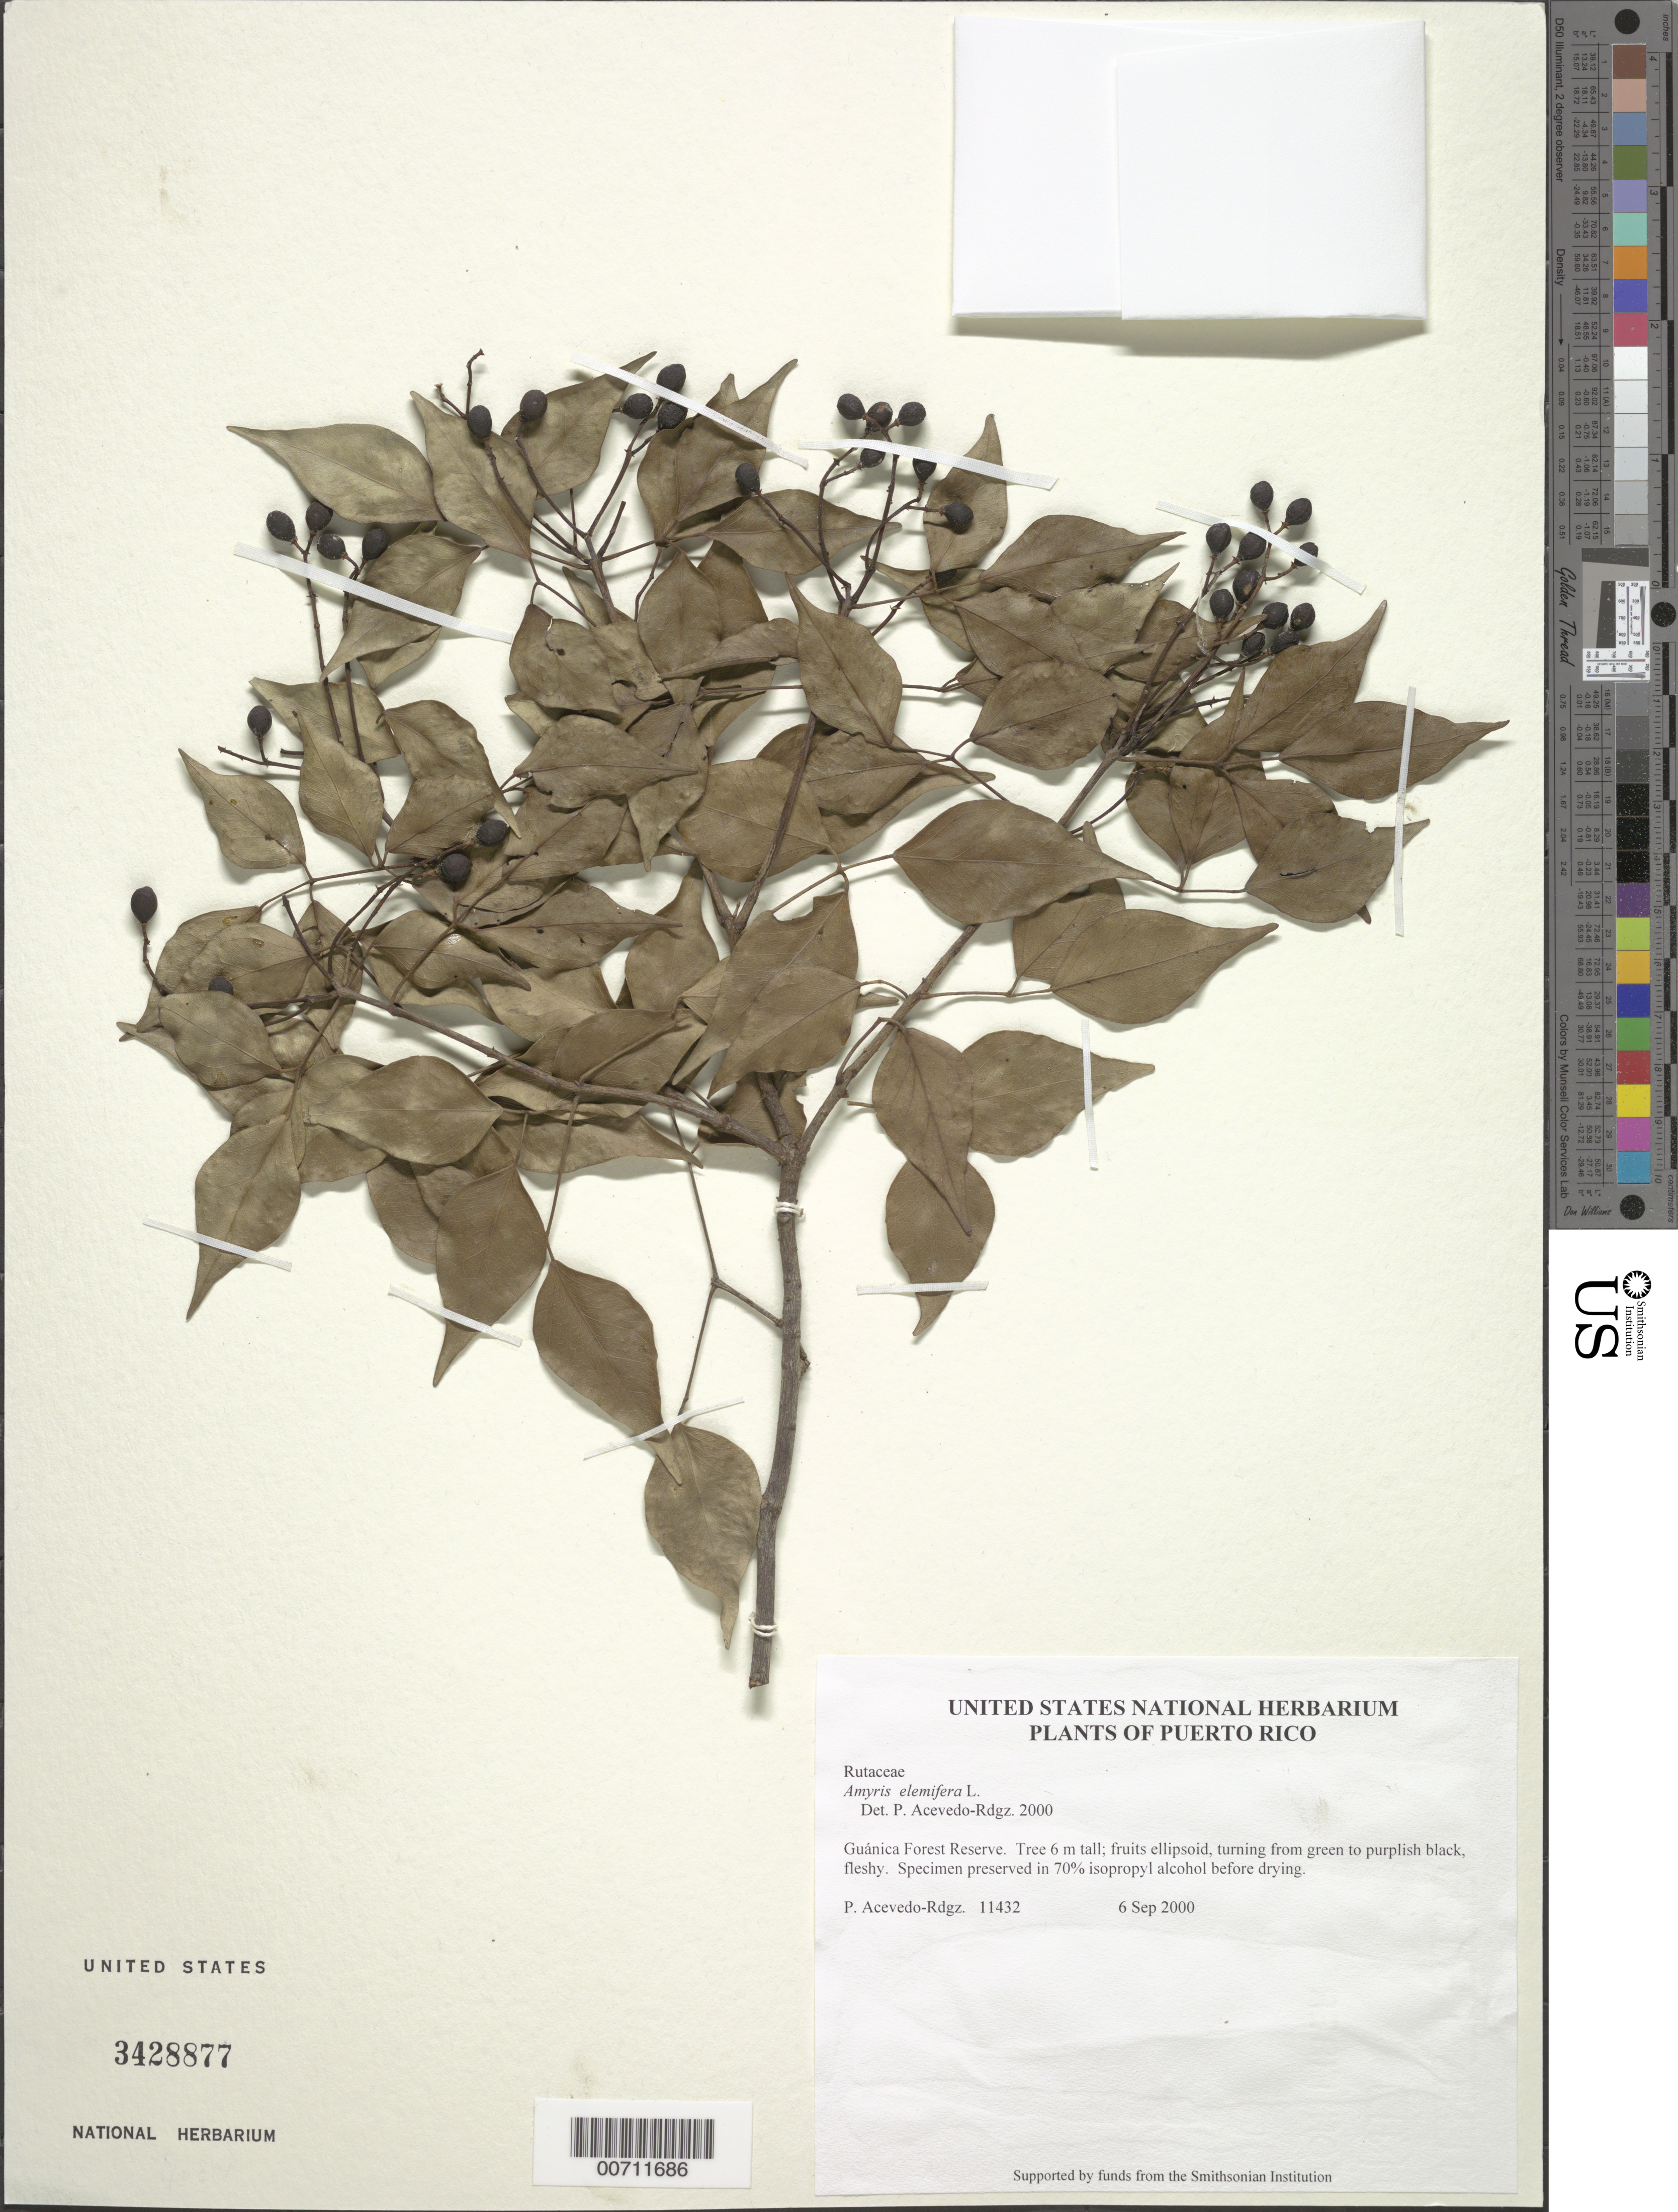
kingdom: Plantae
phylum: Tracheophyta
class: Magnoliopsida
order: Sapindales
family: Rutaceae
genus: Amyris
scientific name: Amyris elemifera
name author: L.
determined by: Acevedo-Rodríguez, P., (BOT), Smithsonian Institution - National Museum of Natural History (UNITED STATES)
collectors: P. Acevedo-Rodr.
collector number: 11432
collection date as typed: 06 Sep 2000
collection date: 2000-09-06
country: Puerto Rico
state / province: Guánica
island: Puerto Rico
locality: Guánica Forest Reserve.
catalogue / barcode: US 3428877